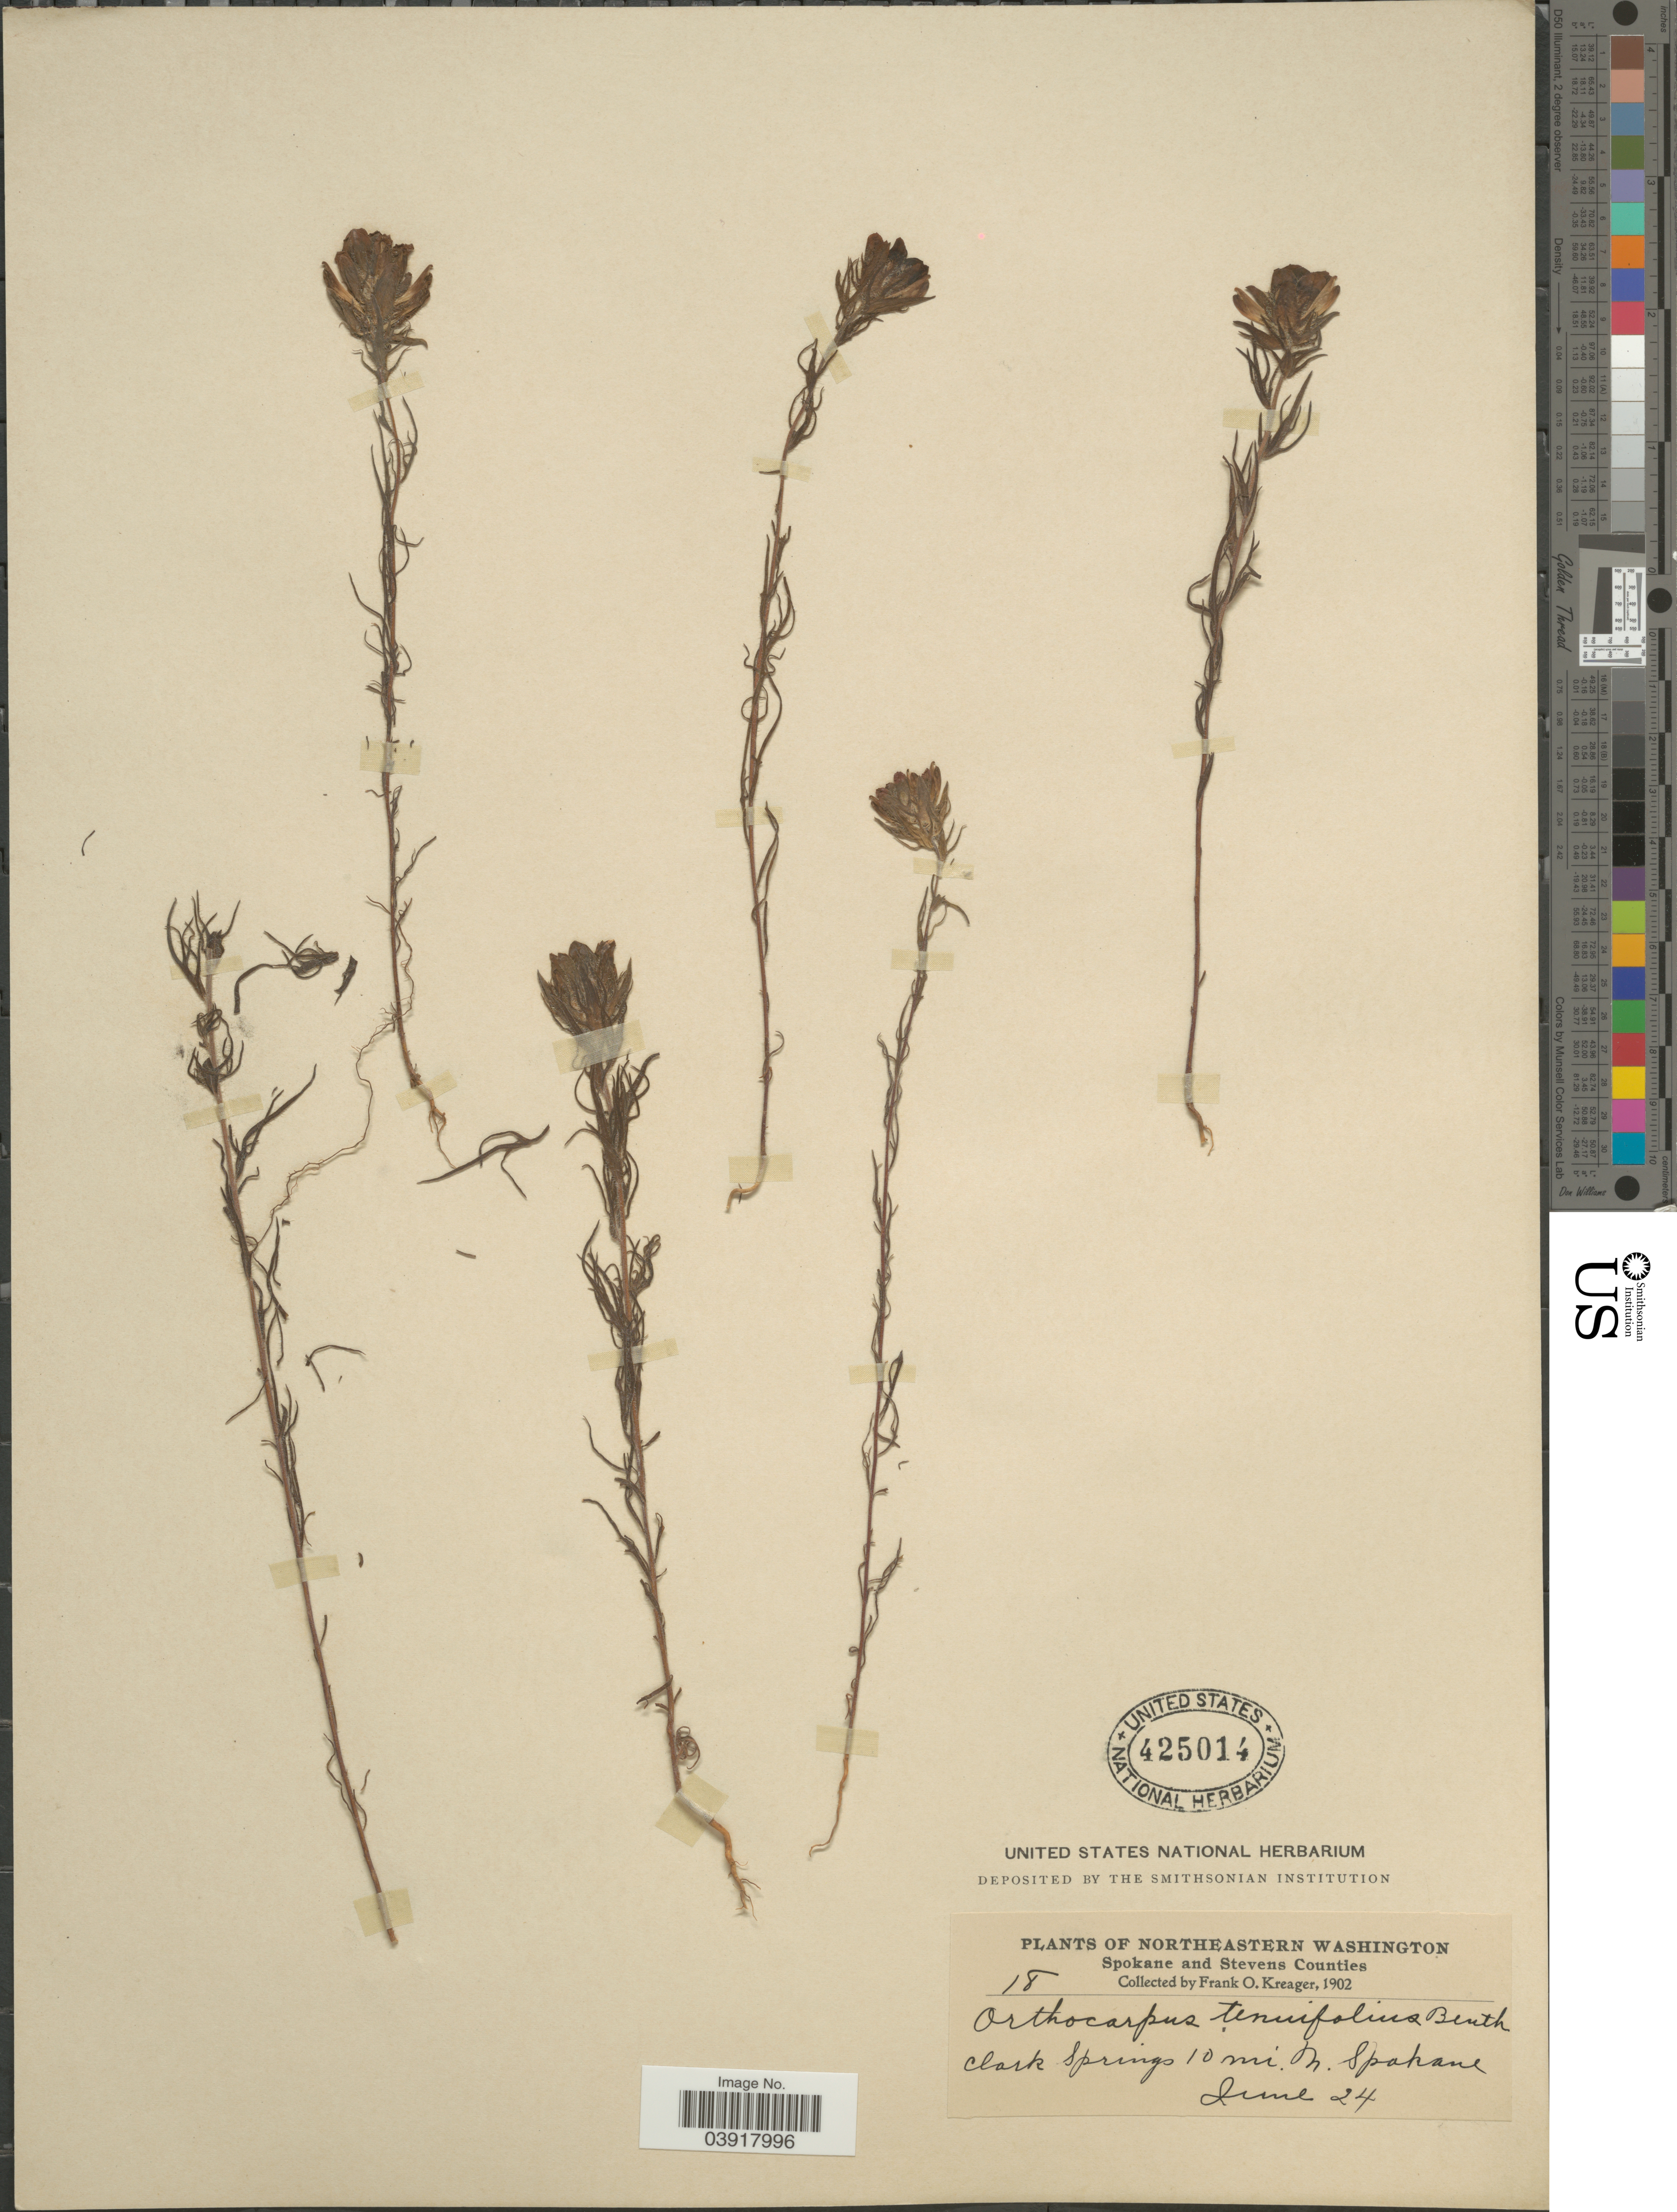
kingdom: Plantae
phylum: Tracheophyta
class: Magnoliopsida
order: Lamiales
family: Orobanchaceae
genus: Orthocarpus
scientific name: Orthocarpus tenuifolius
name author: (Pursh) Benth.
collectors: F. Kreager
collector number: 18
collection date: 1902-06-24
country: United States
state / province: Washington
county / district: Spokane / Stevens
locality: Northeastern Washington. Spokane and Stevens Counties. Clark Springs 10 mi. N Spokane.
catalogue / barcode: US 425014